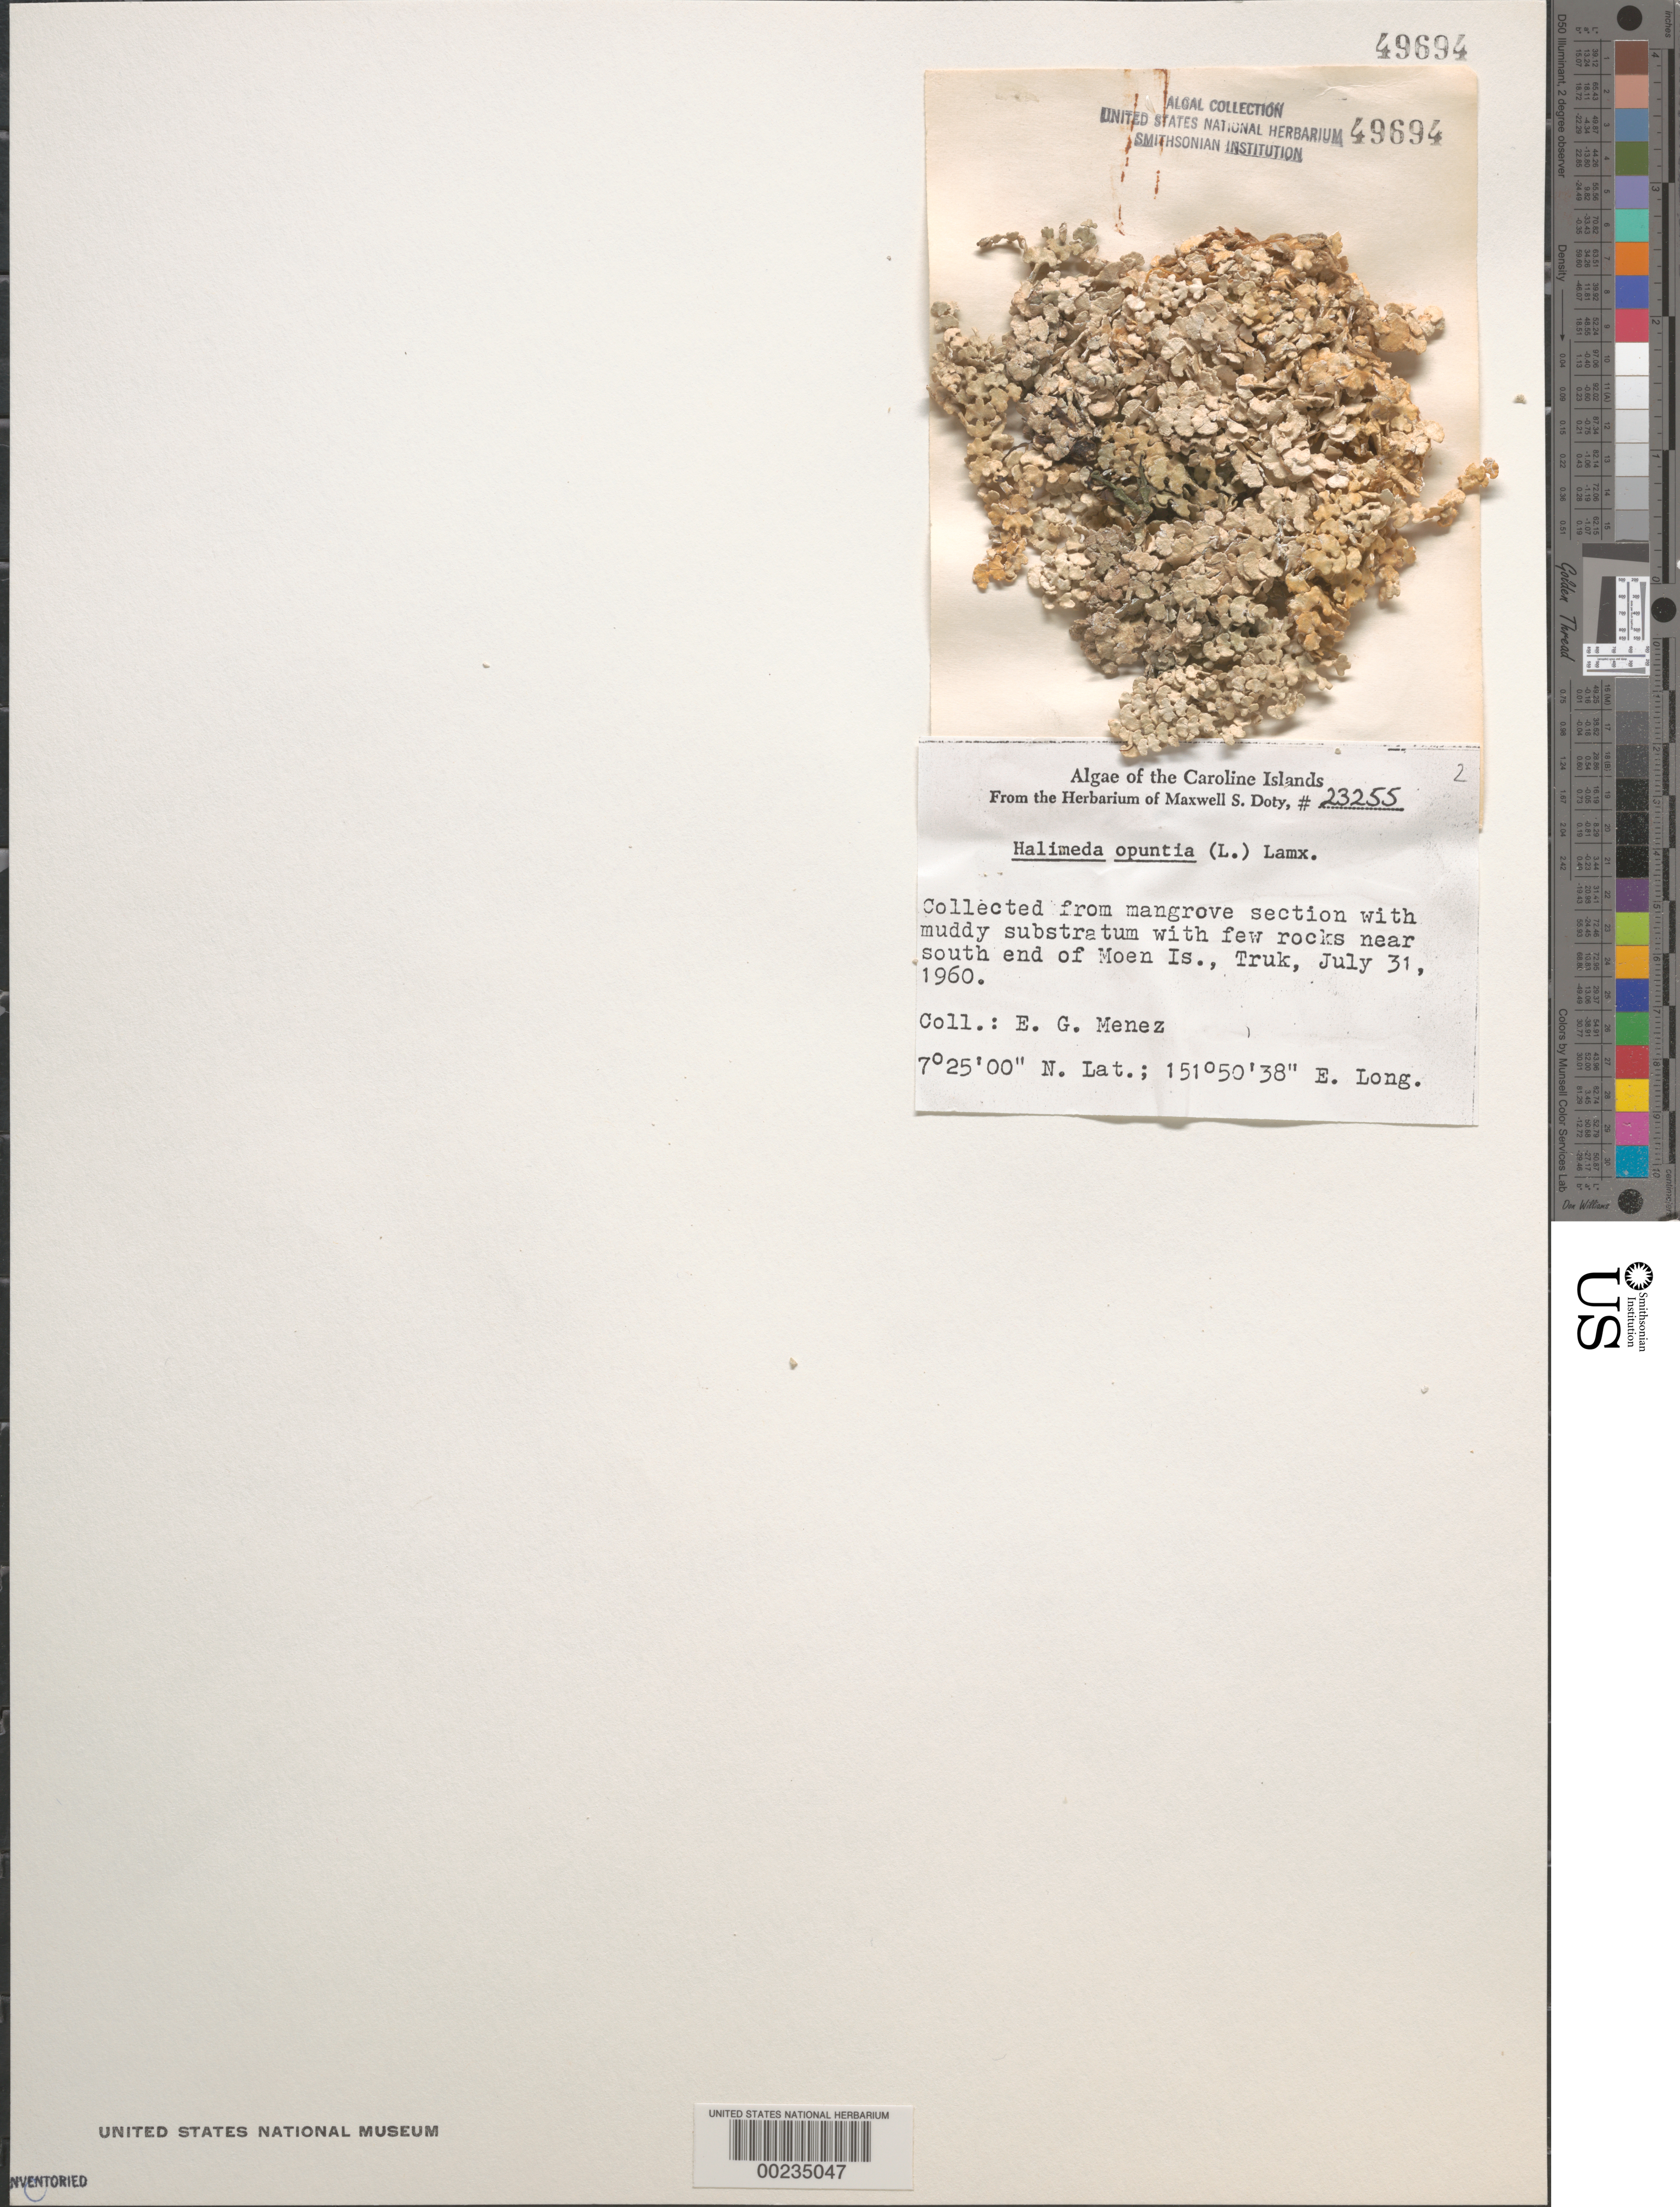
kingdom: Plantae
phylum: Chlorophyta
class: Ulvophyceae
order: Bryopsidales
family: Halimedaceae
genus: Halimeda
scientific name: Halimeda opuntia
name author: (L.) J.V.Lamouroux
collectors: Meñez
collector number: MSD 23255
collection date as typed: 31 Jul 1960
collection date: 1960-07-31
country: Micronesia, Federated States of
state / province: Truk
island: Moen [Wono]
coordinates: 7 25' 00" N, 151 50' 38" E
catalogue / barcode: US 49694